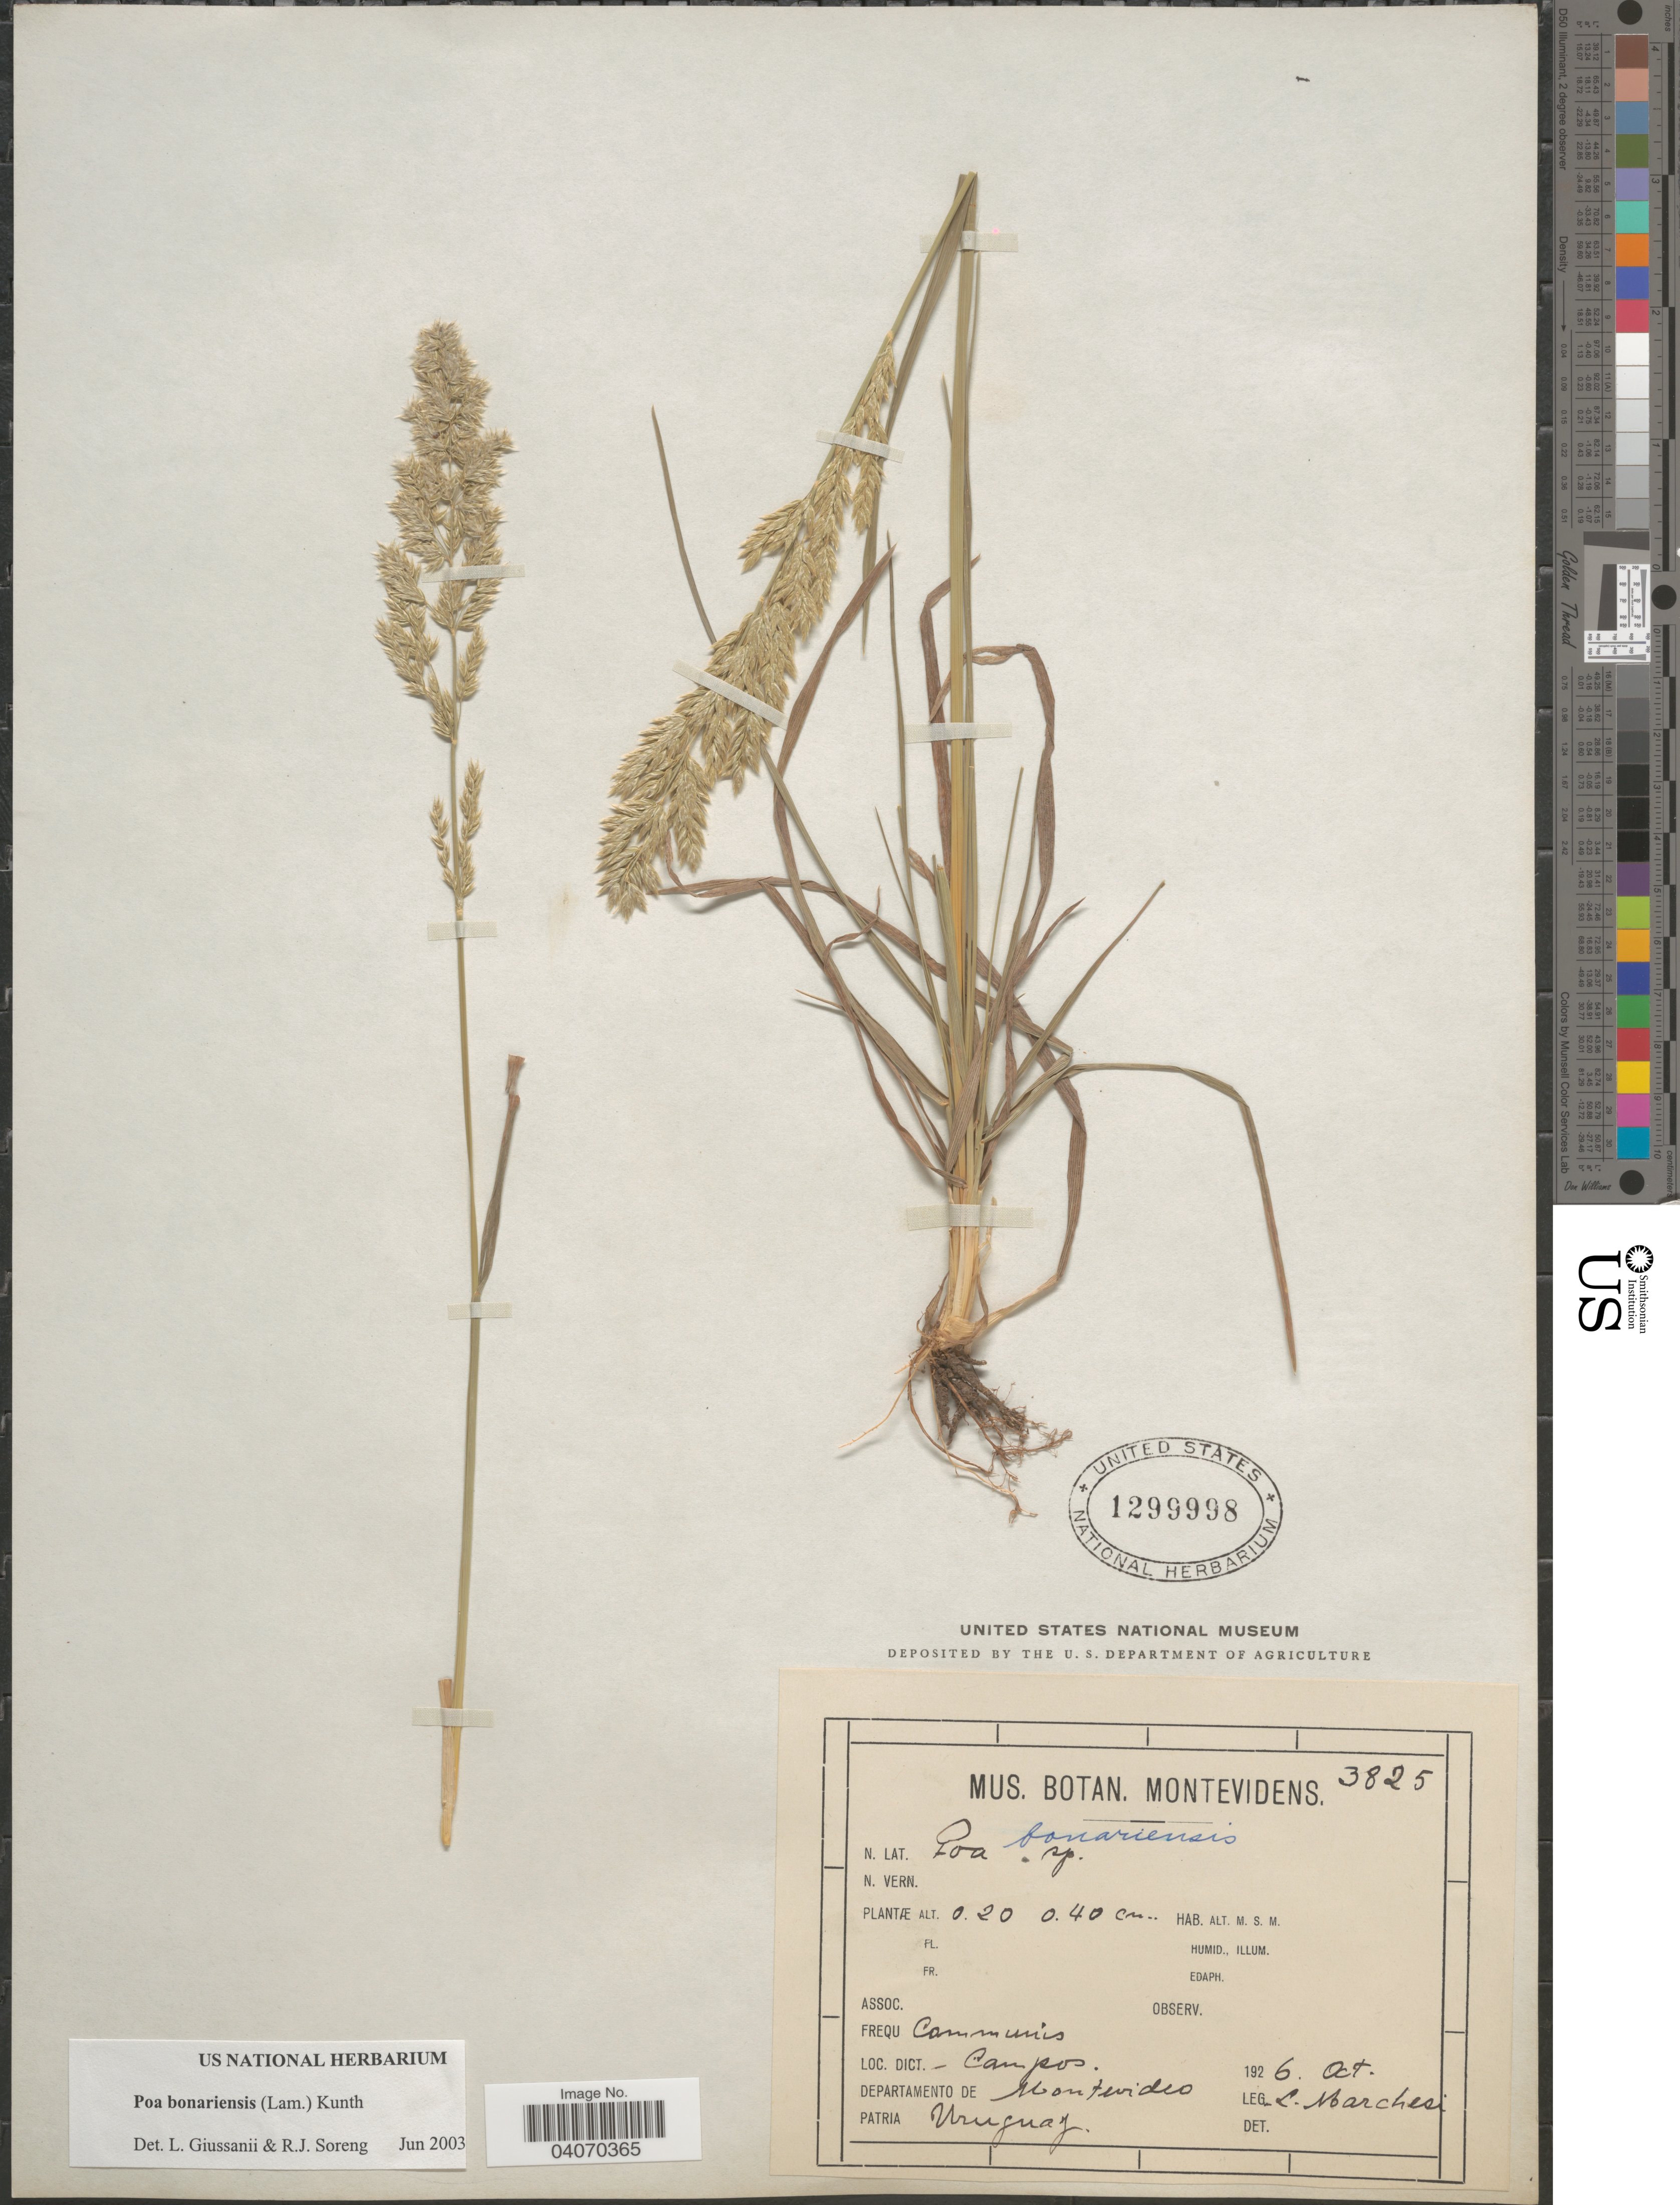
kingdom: Plantae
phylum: Tracheophyta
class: Liliopsida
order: Poales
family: Poaceae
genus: Poa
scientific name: Poa bonariensis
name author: (Lam.) Kunth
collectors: L. Marchesi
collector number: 3825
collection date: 1926-10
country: Uruguay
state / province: Montevideo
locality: Dict. Campos. Departamento de Montevideo.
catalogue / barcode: US 1299998